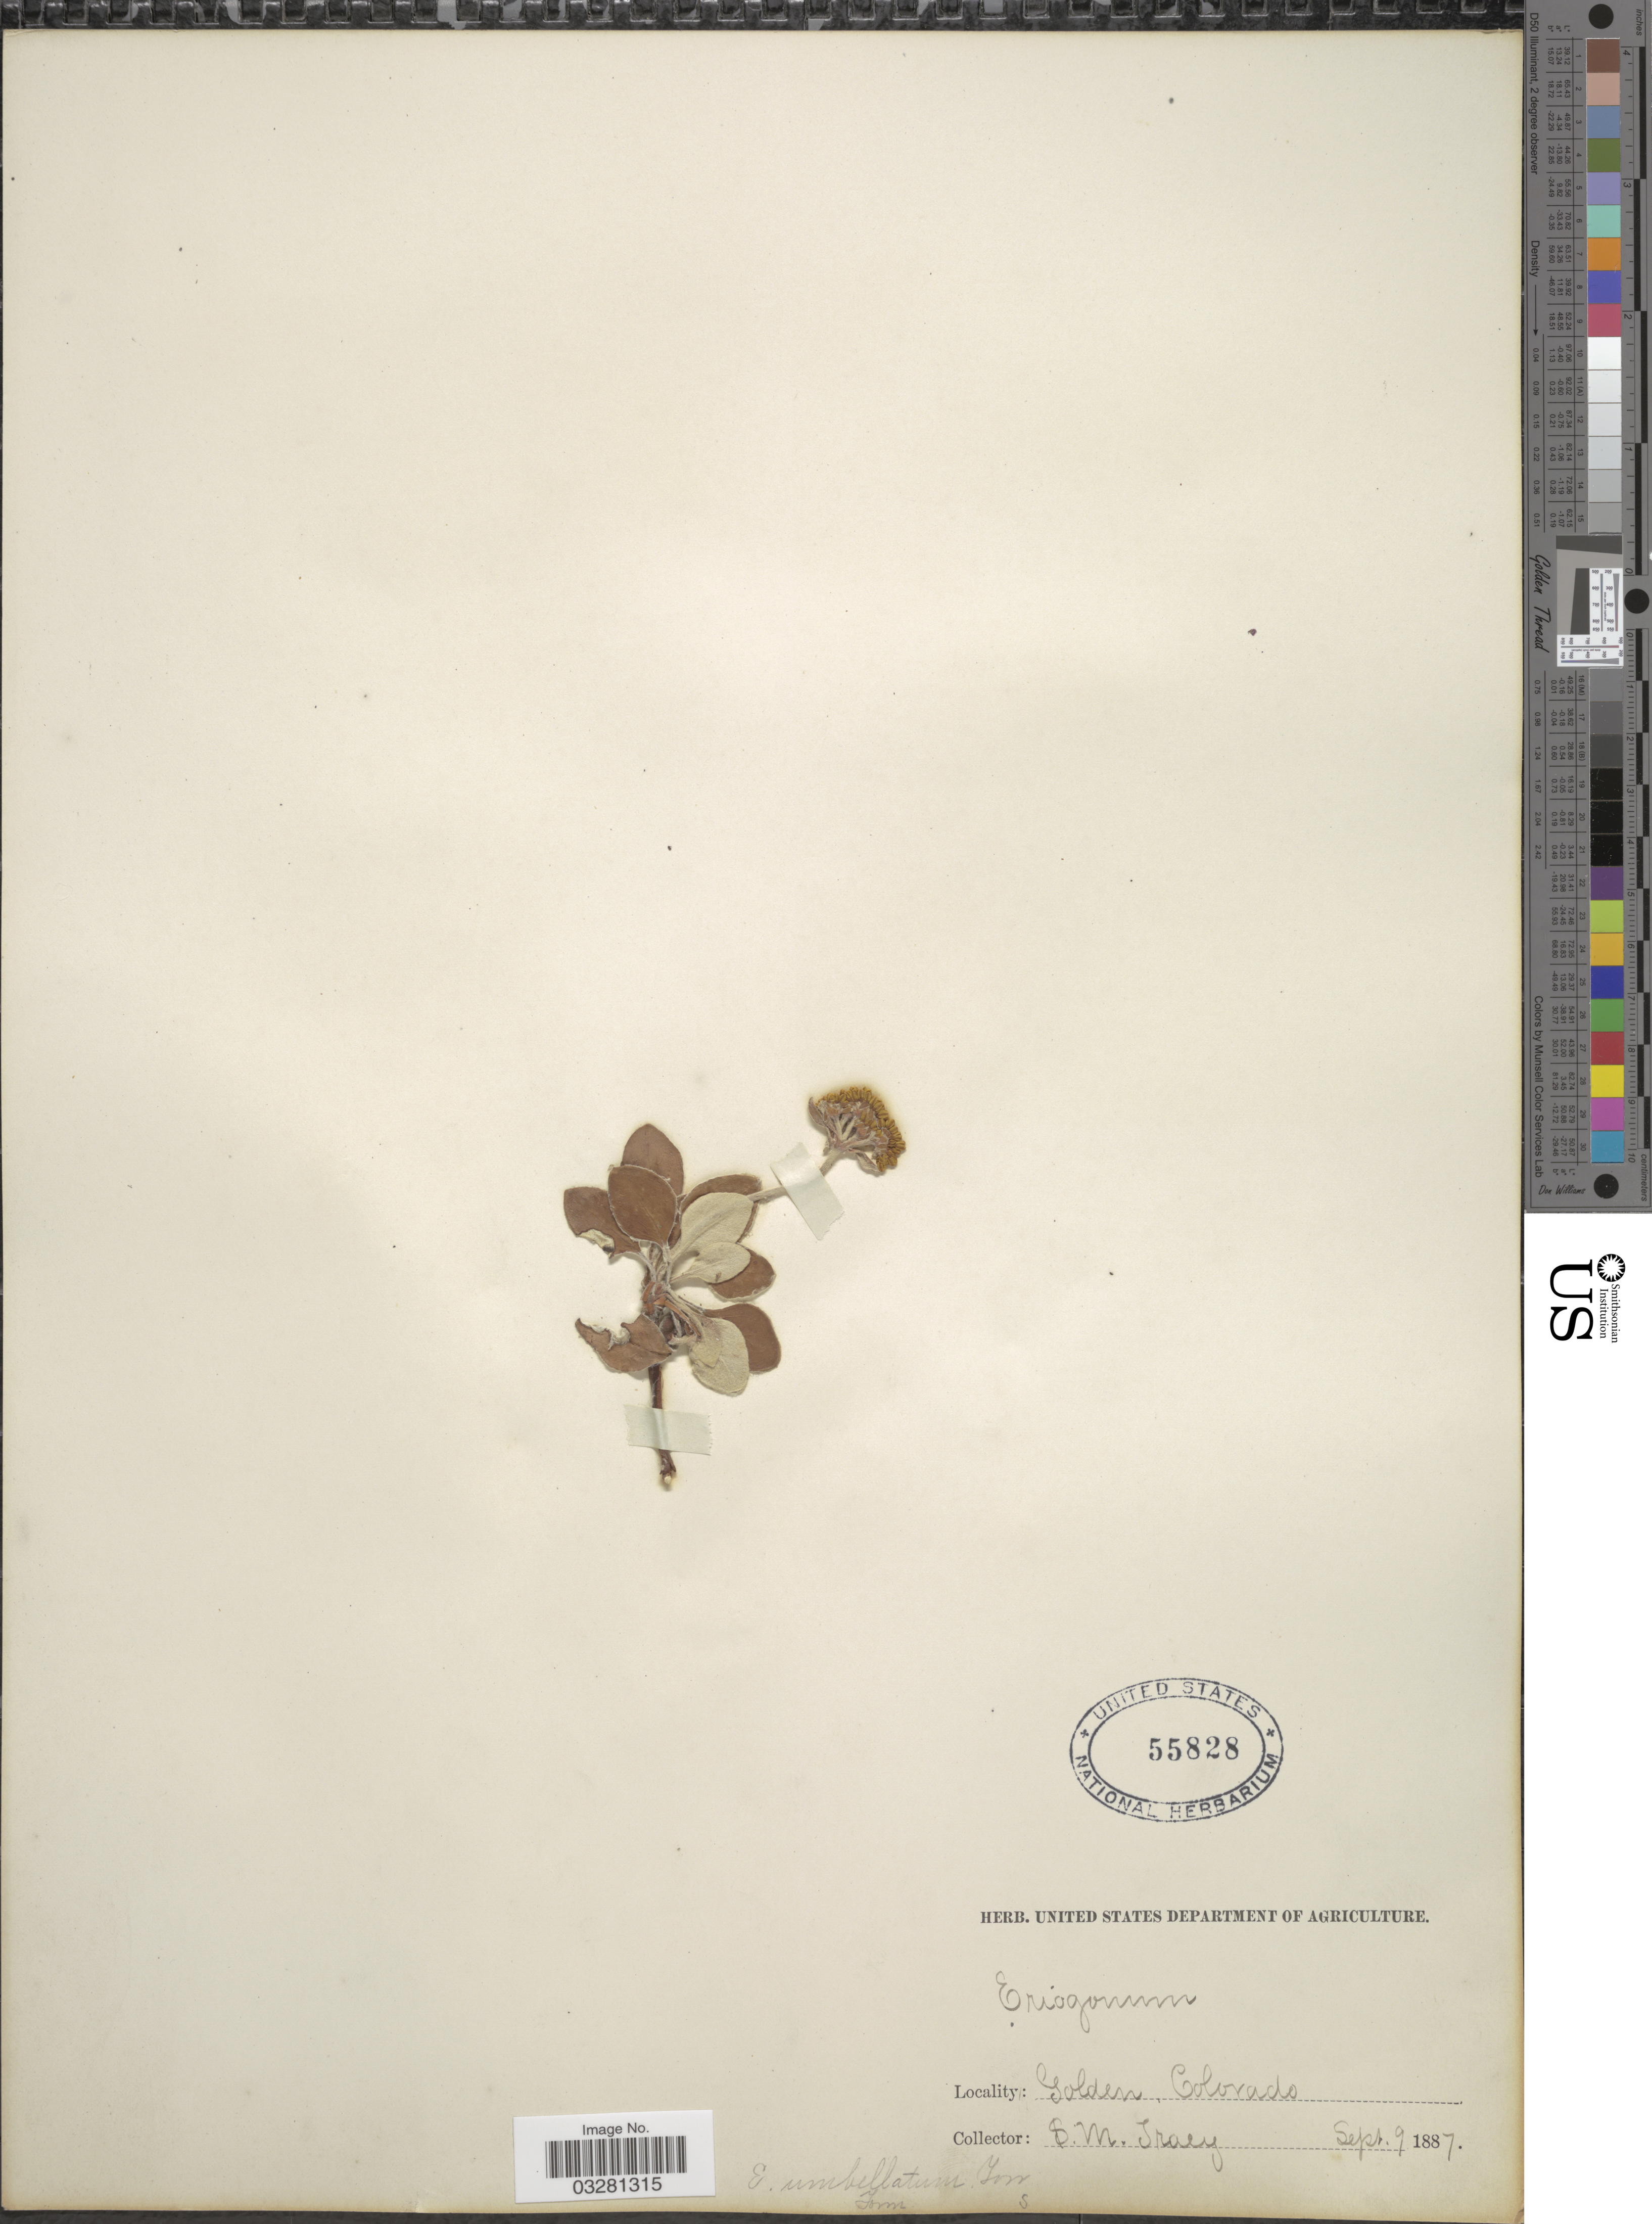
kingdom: Plantae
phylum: Tracheophyta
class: Magnoliopsida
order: Caryophyllales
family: Polygonaceae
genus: Eriogonum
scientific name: Eriogonum umbellatum var. umbellatum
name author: Torr.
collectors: S. M. Tracy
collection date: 1887-09-09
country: United States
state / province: Colorado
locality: Golden.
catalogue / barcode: US 55828